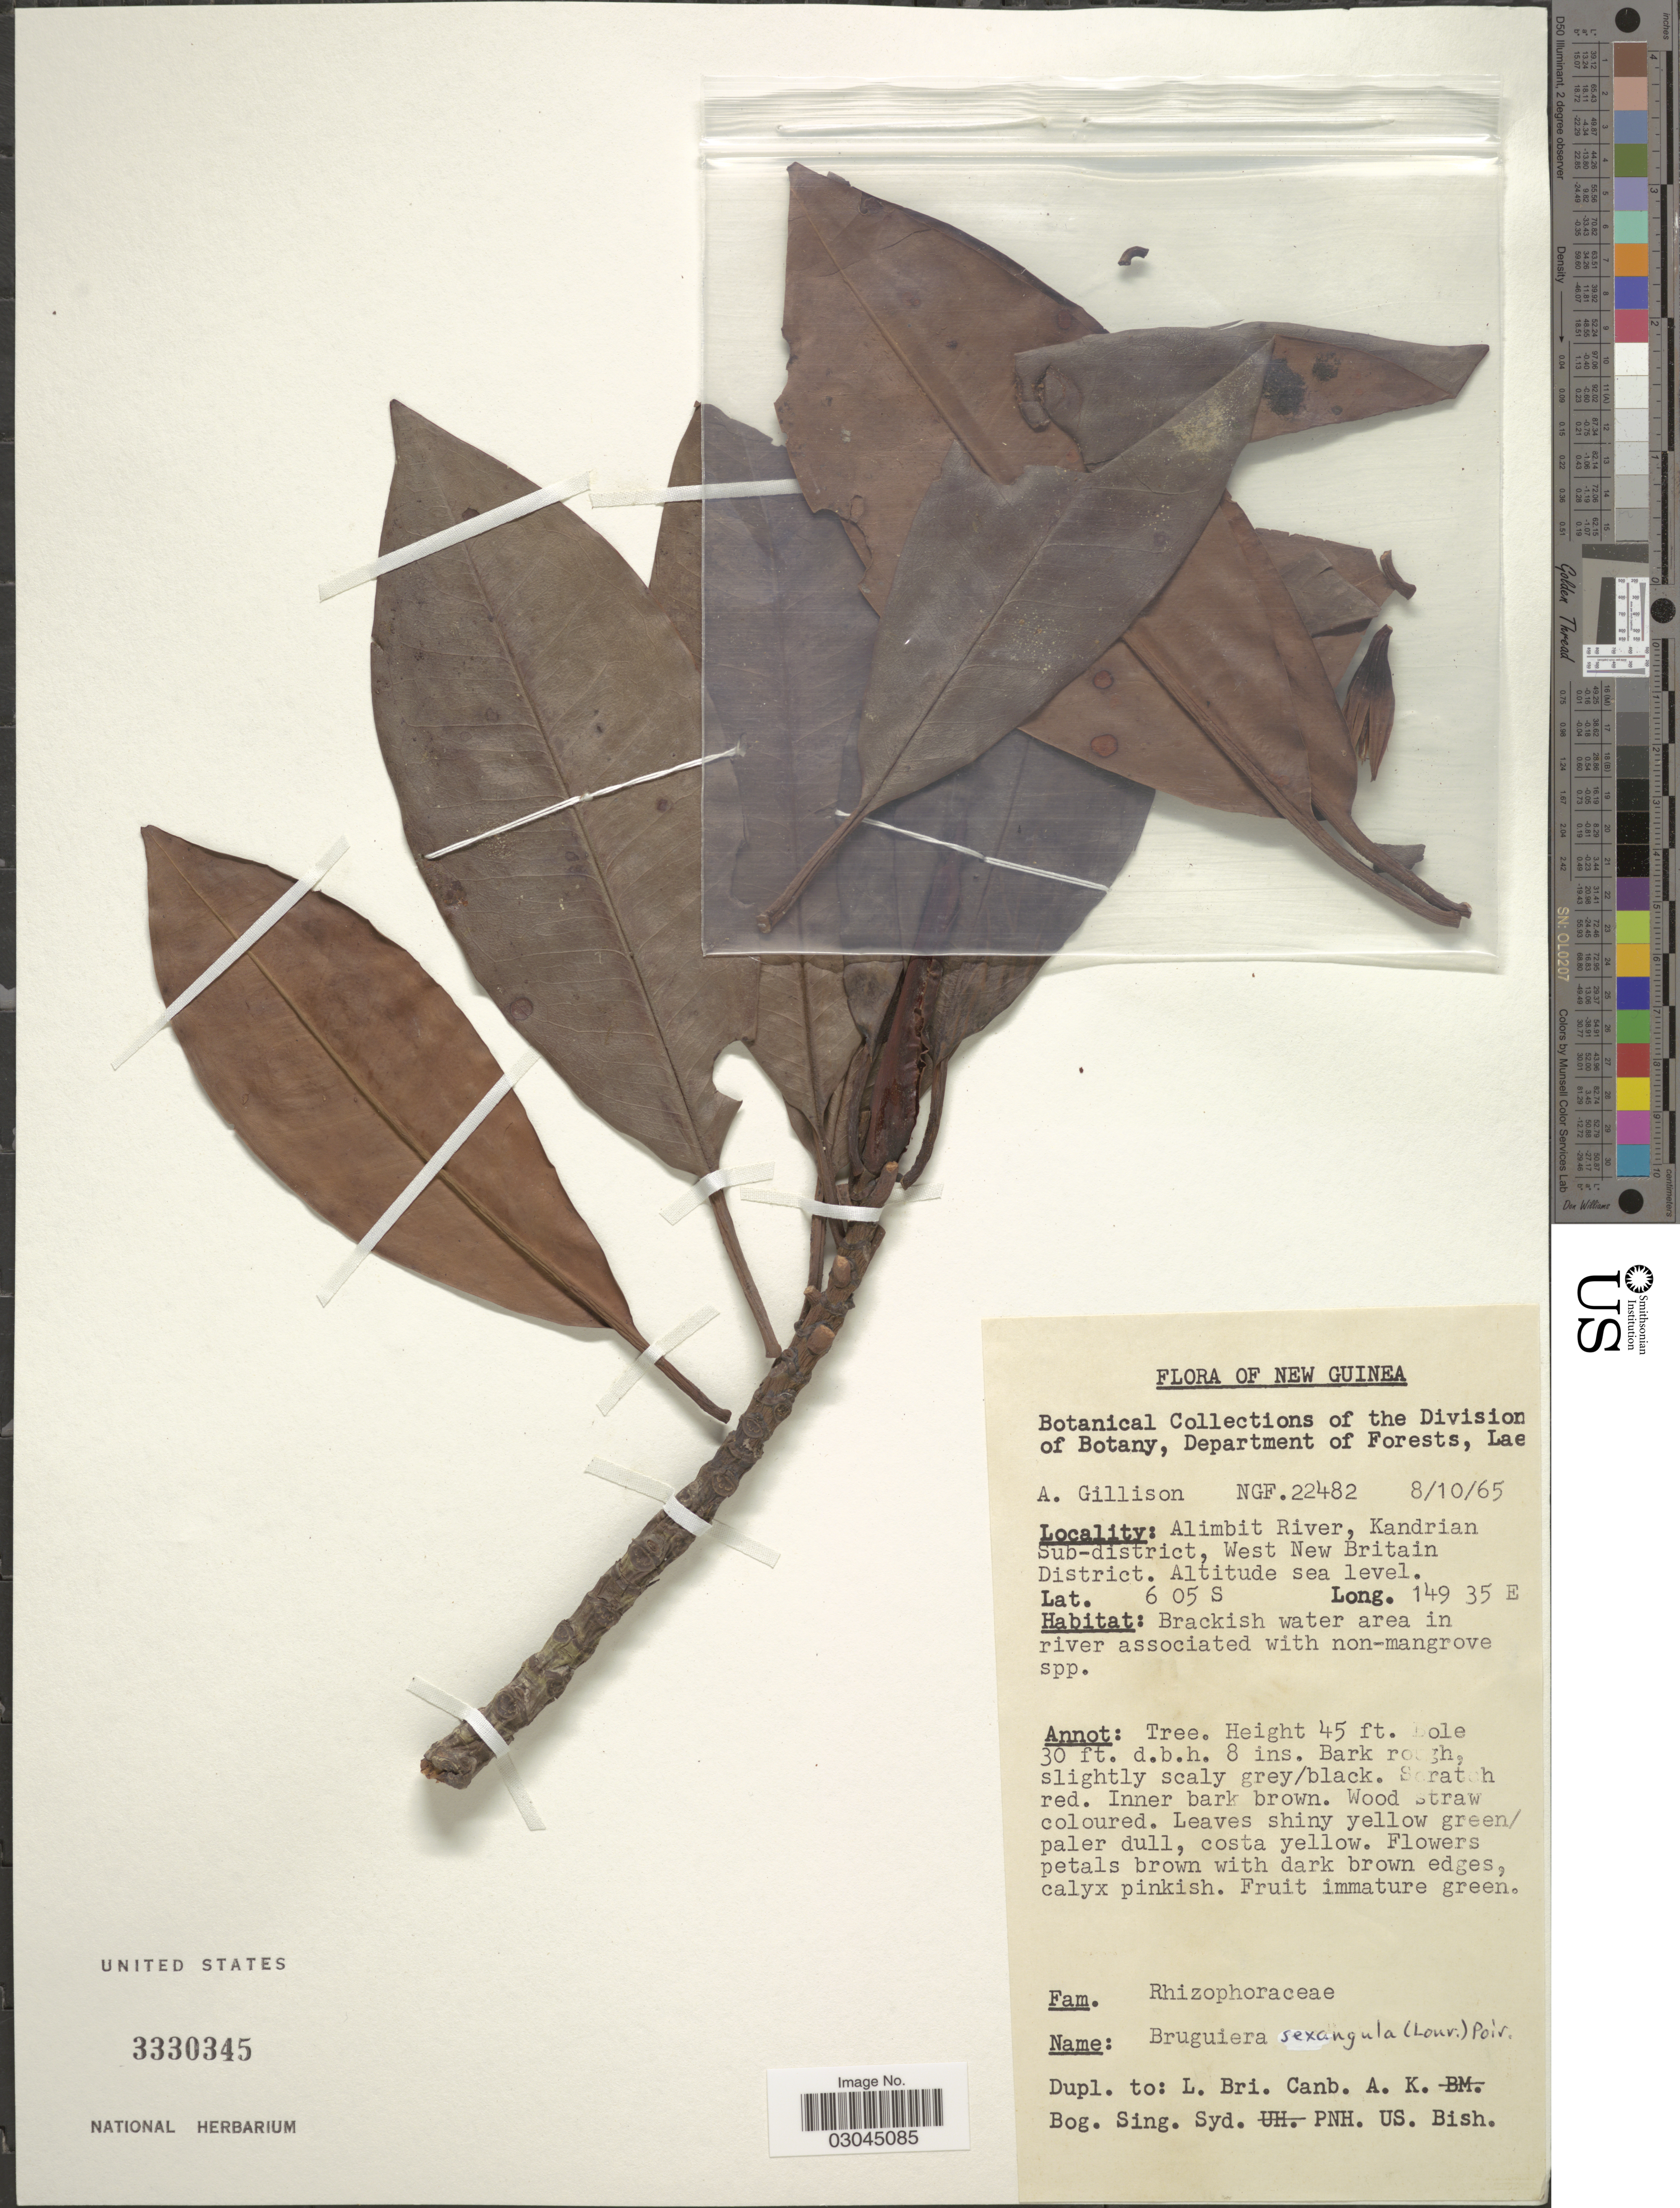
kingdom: Plantae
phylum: Tracheophyta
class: Magnoliopsida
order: Malpighiales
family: Rhizophoraceae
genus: Bruguiera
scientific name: Bruguiera sexangula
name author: (Lour.) Poir.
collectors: A. Gillison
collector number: NGF. 22482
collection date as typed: Transcribed d/m/y: 8/10/65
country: Papua New Guinea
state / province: West New Britain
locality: New Guinea, Alimbit River, Kandrian Sub-district, West New Britain District.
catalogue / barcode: US 3330345